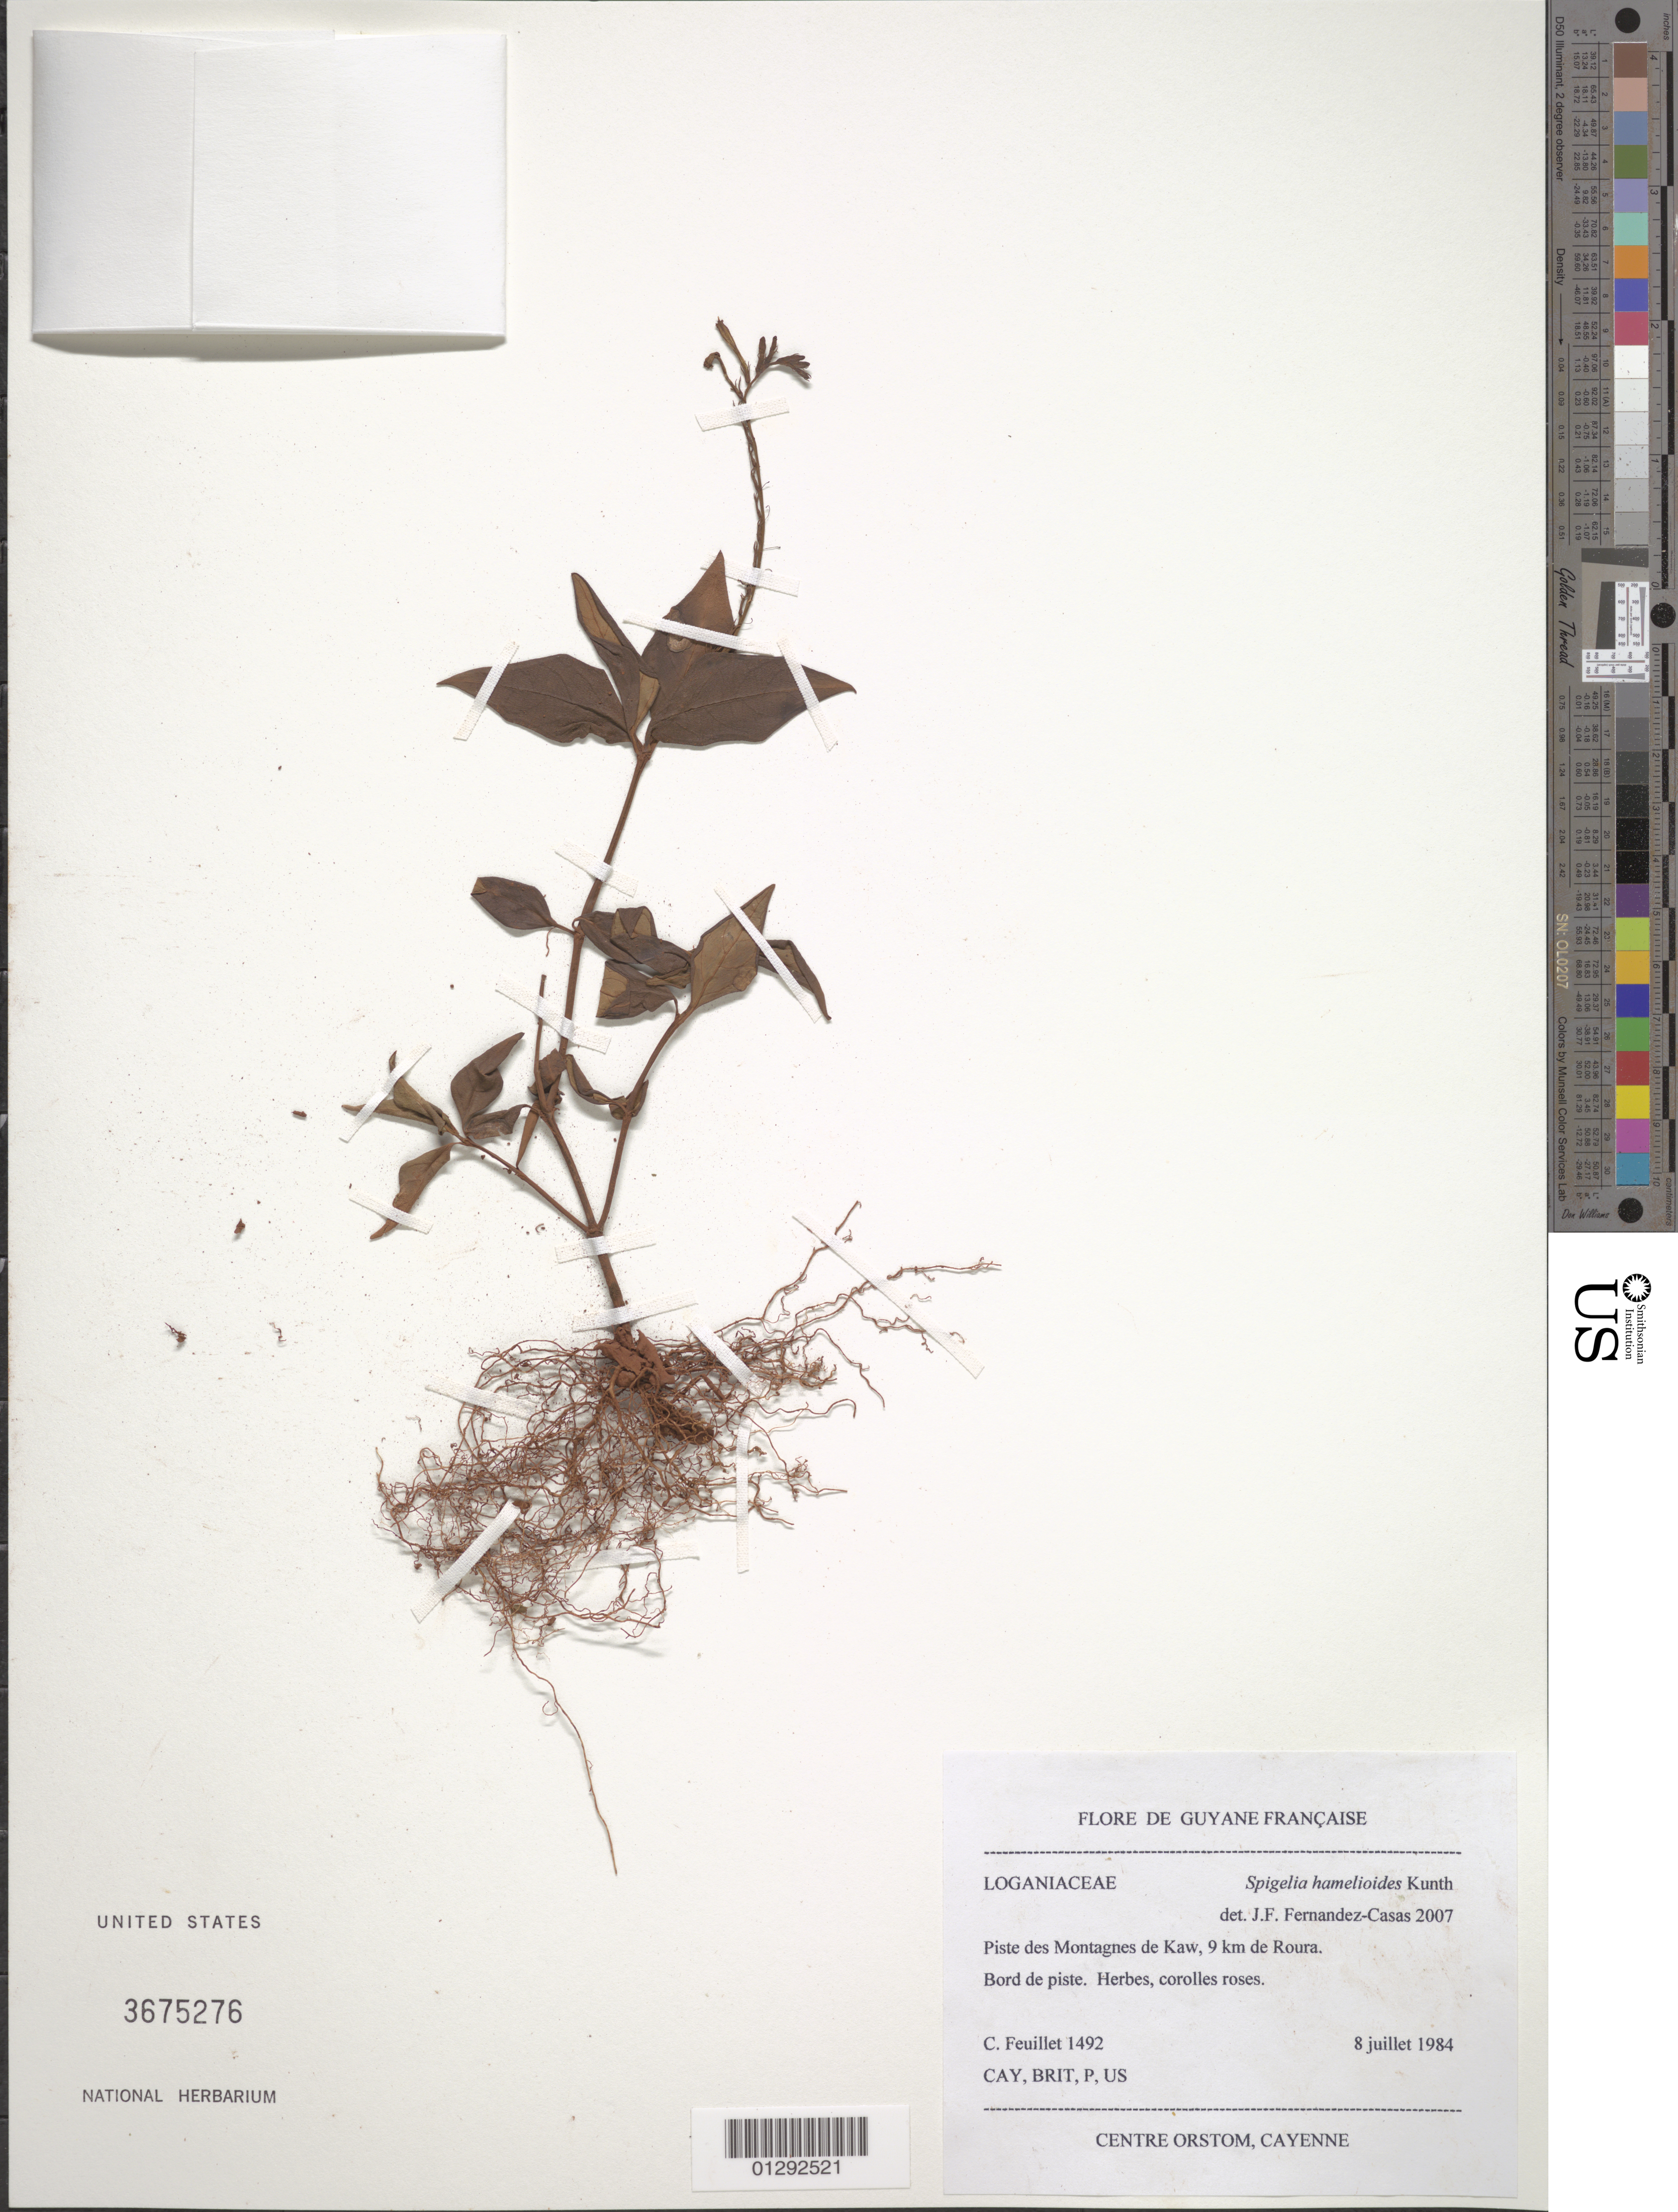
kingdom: Plantae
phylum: Tracheophyta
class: Magnoliopsida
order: Gentianales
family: Loganiaceae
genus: Spigelia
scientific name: Spigelia hamelioides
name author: Kunth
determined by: Fernández Casas, F. J.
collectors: C. Feuillet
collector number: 1492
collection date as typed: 8 July 1984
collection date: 1984-07-08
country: French Guiana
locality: Piste des Montagnes de Kaw, 9 km de Roura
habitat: Bord de piste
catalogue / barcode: US 3675276